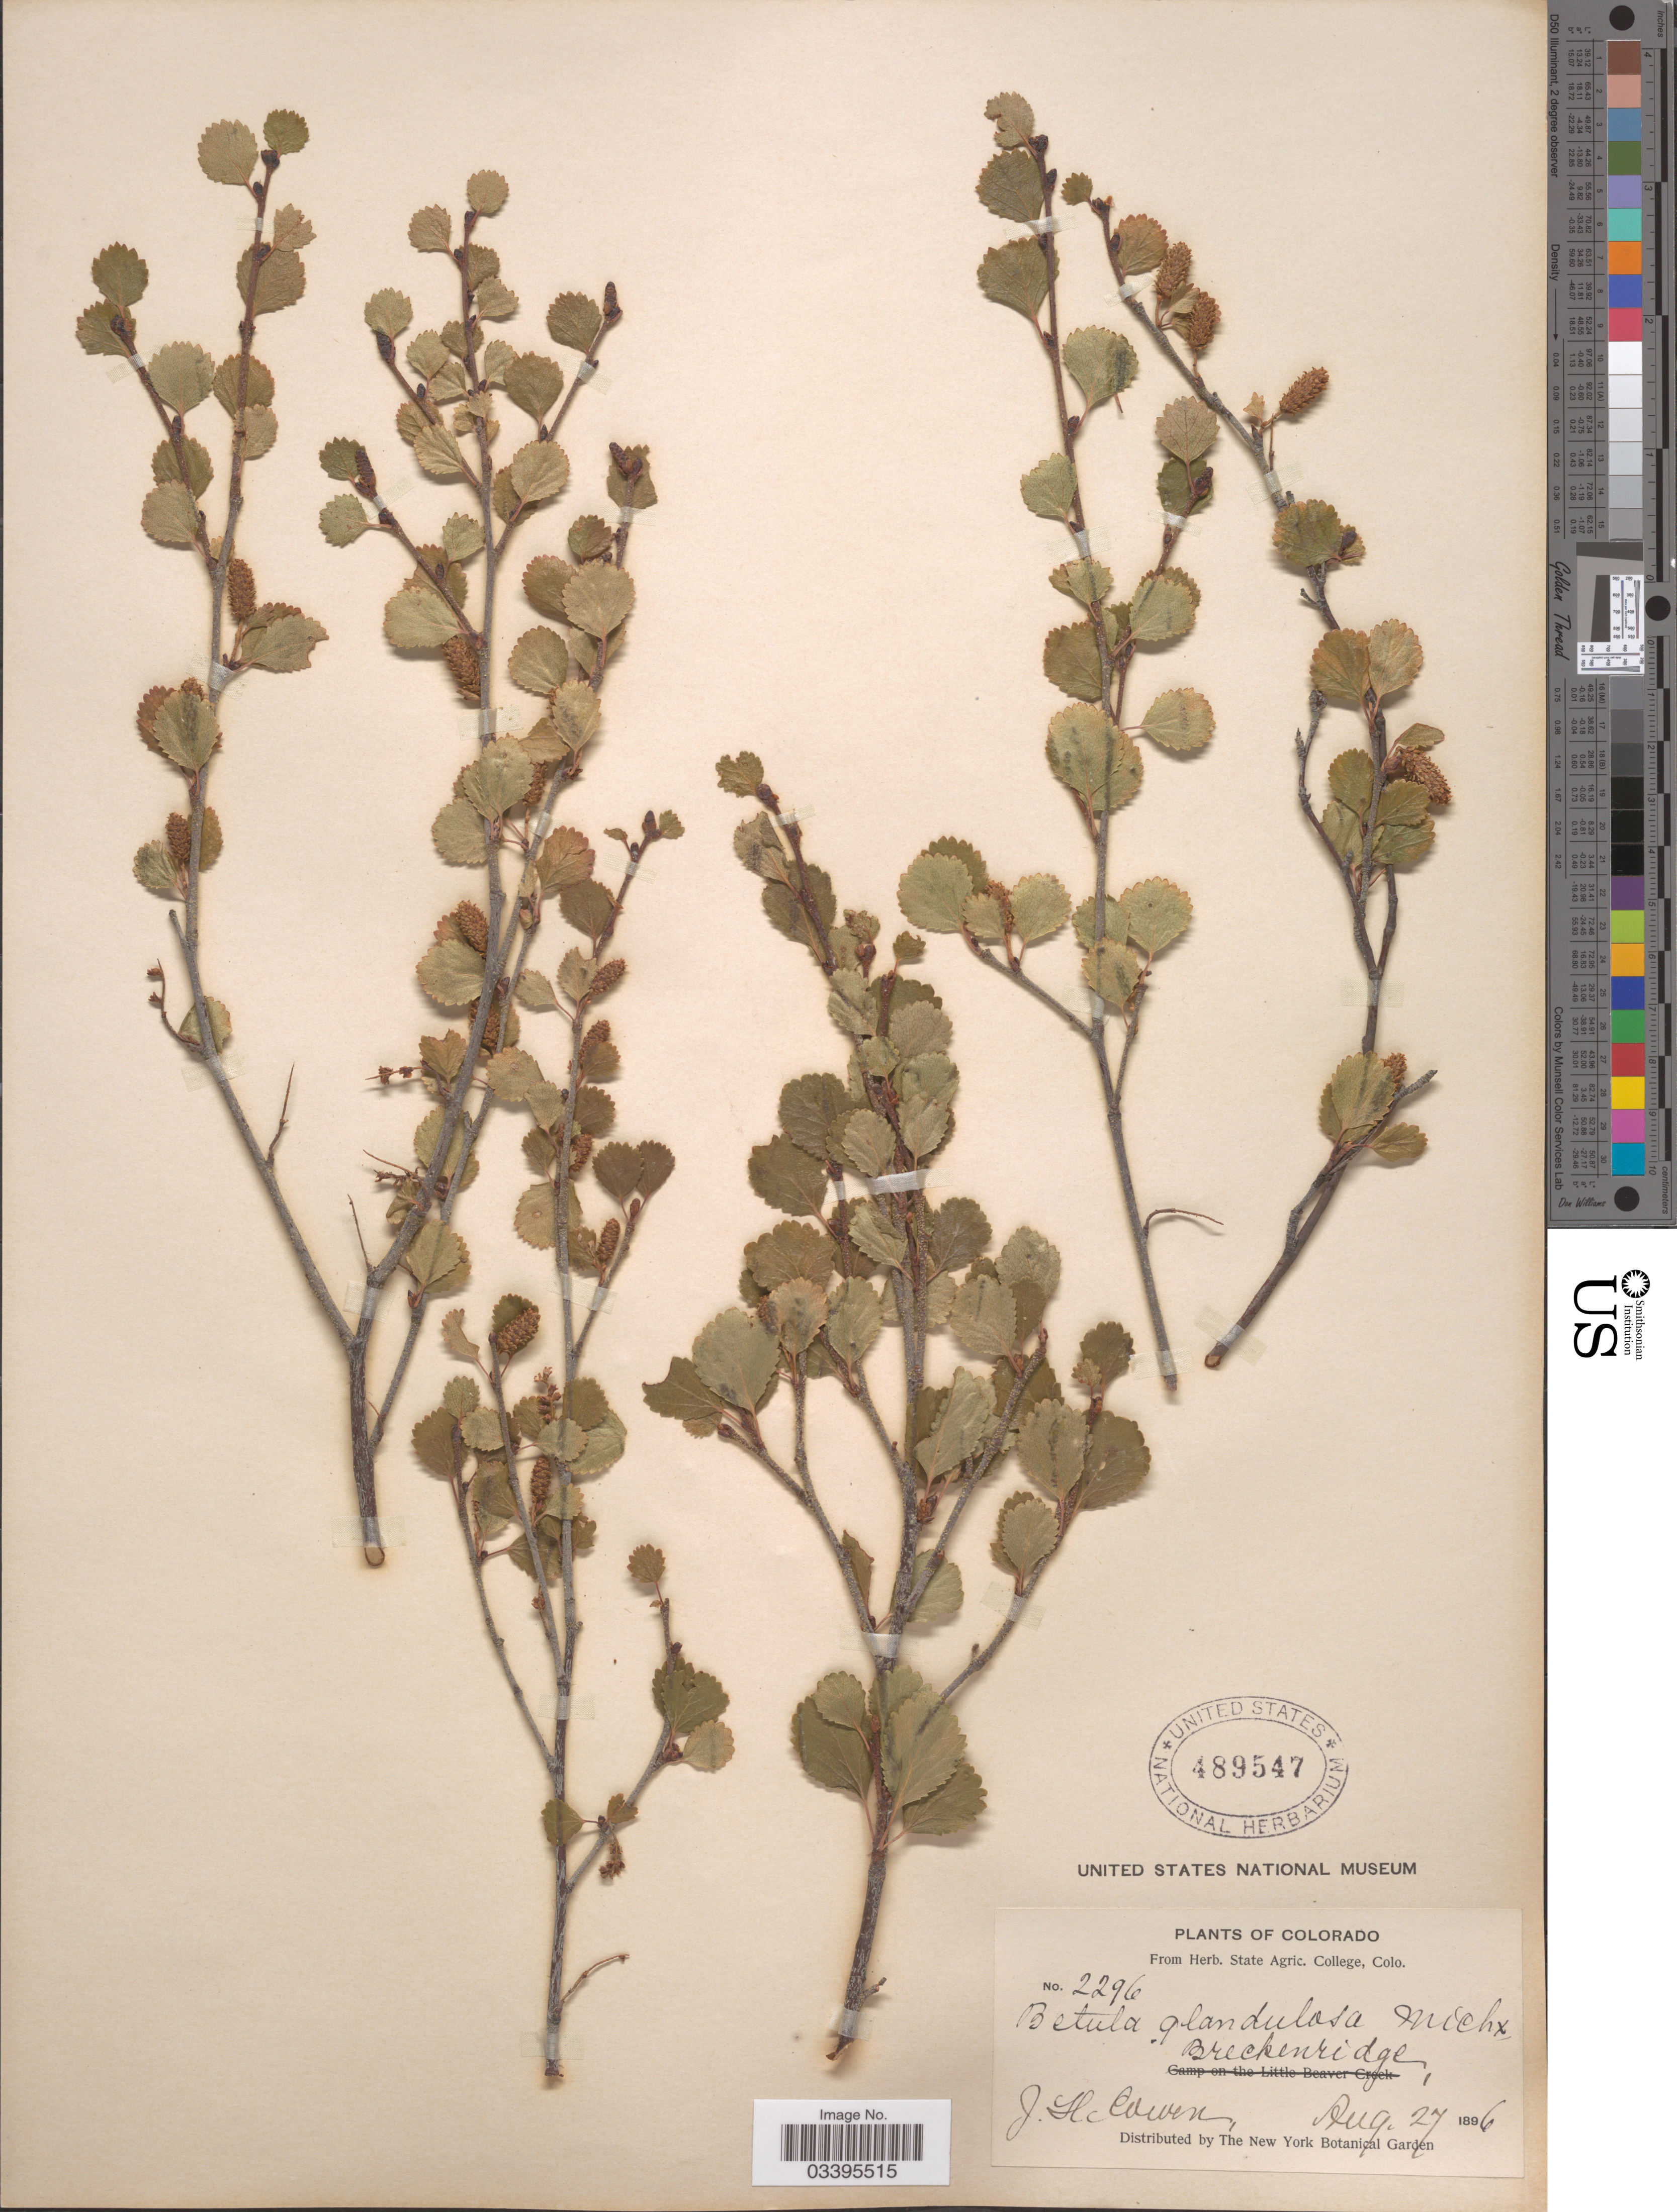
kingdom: Plantae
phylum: Tracheophyta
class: Magnoliopsida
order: Fagales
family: Betulaceae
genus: Betula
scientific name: Betula glandulosa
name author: Michx.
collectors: J. H. Cowen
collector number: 2296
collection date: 1896-08-27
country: United States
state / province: Colorado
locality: Breckenridge.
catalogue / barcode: US 489547